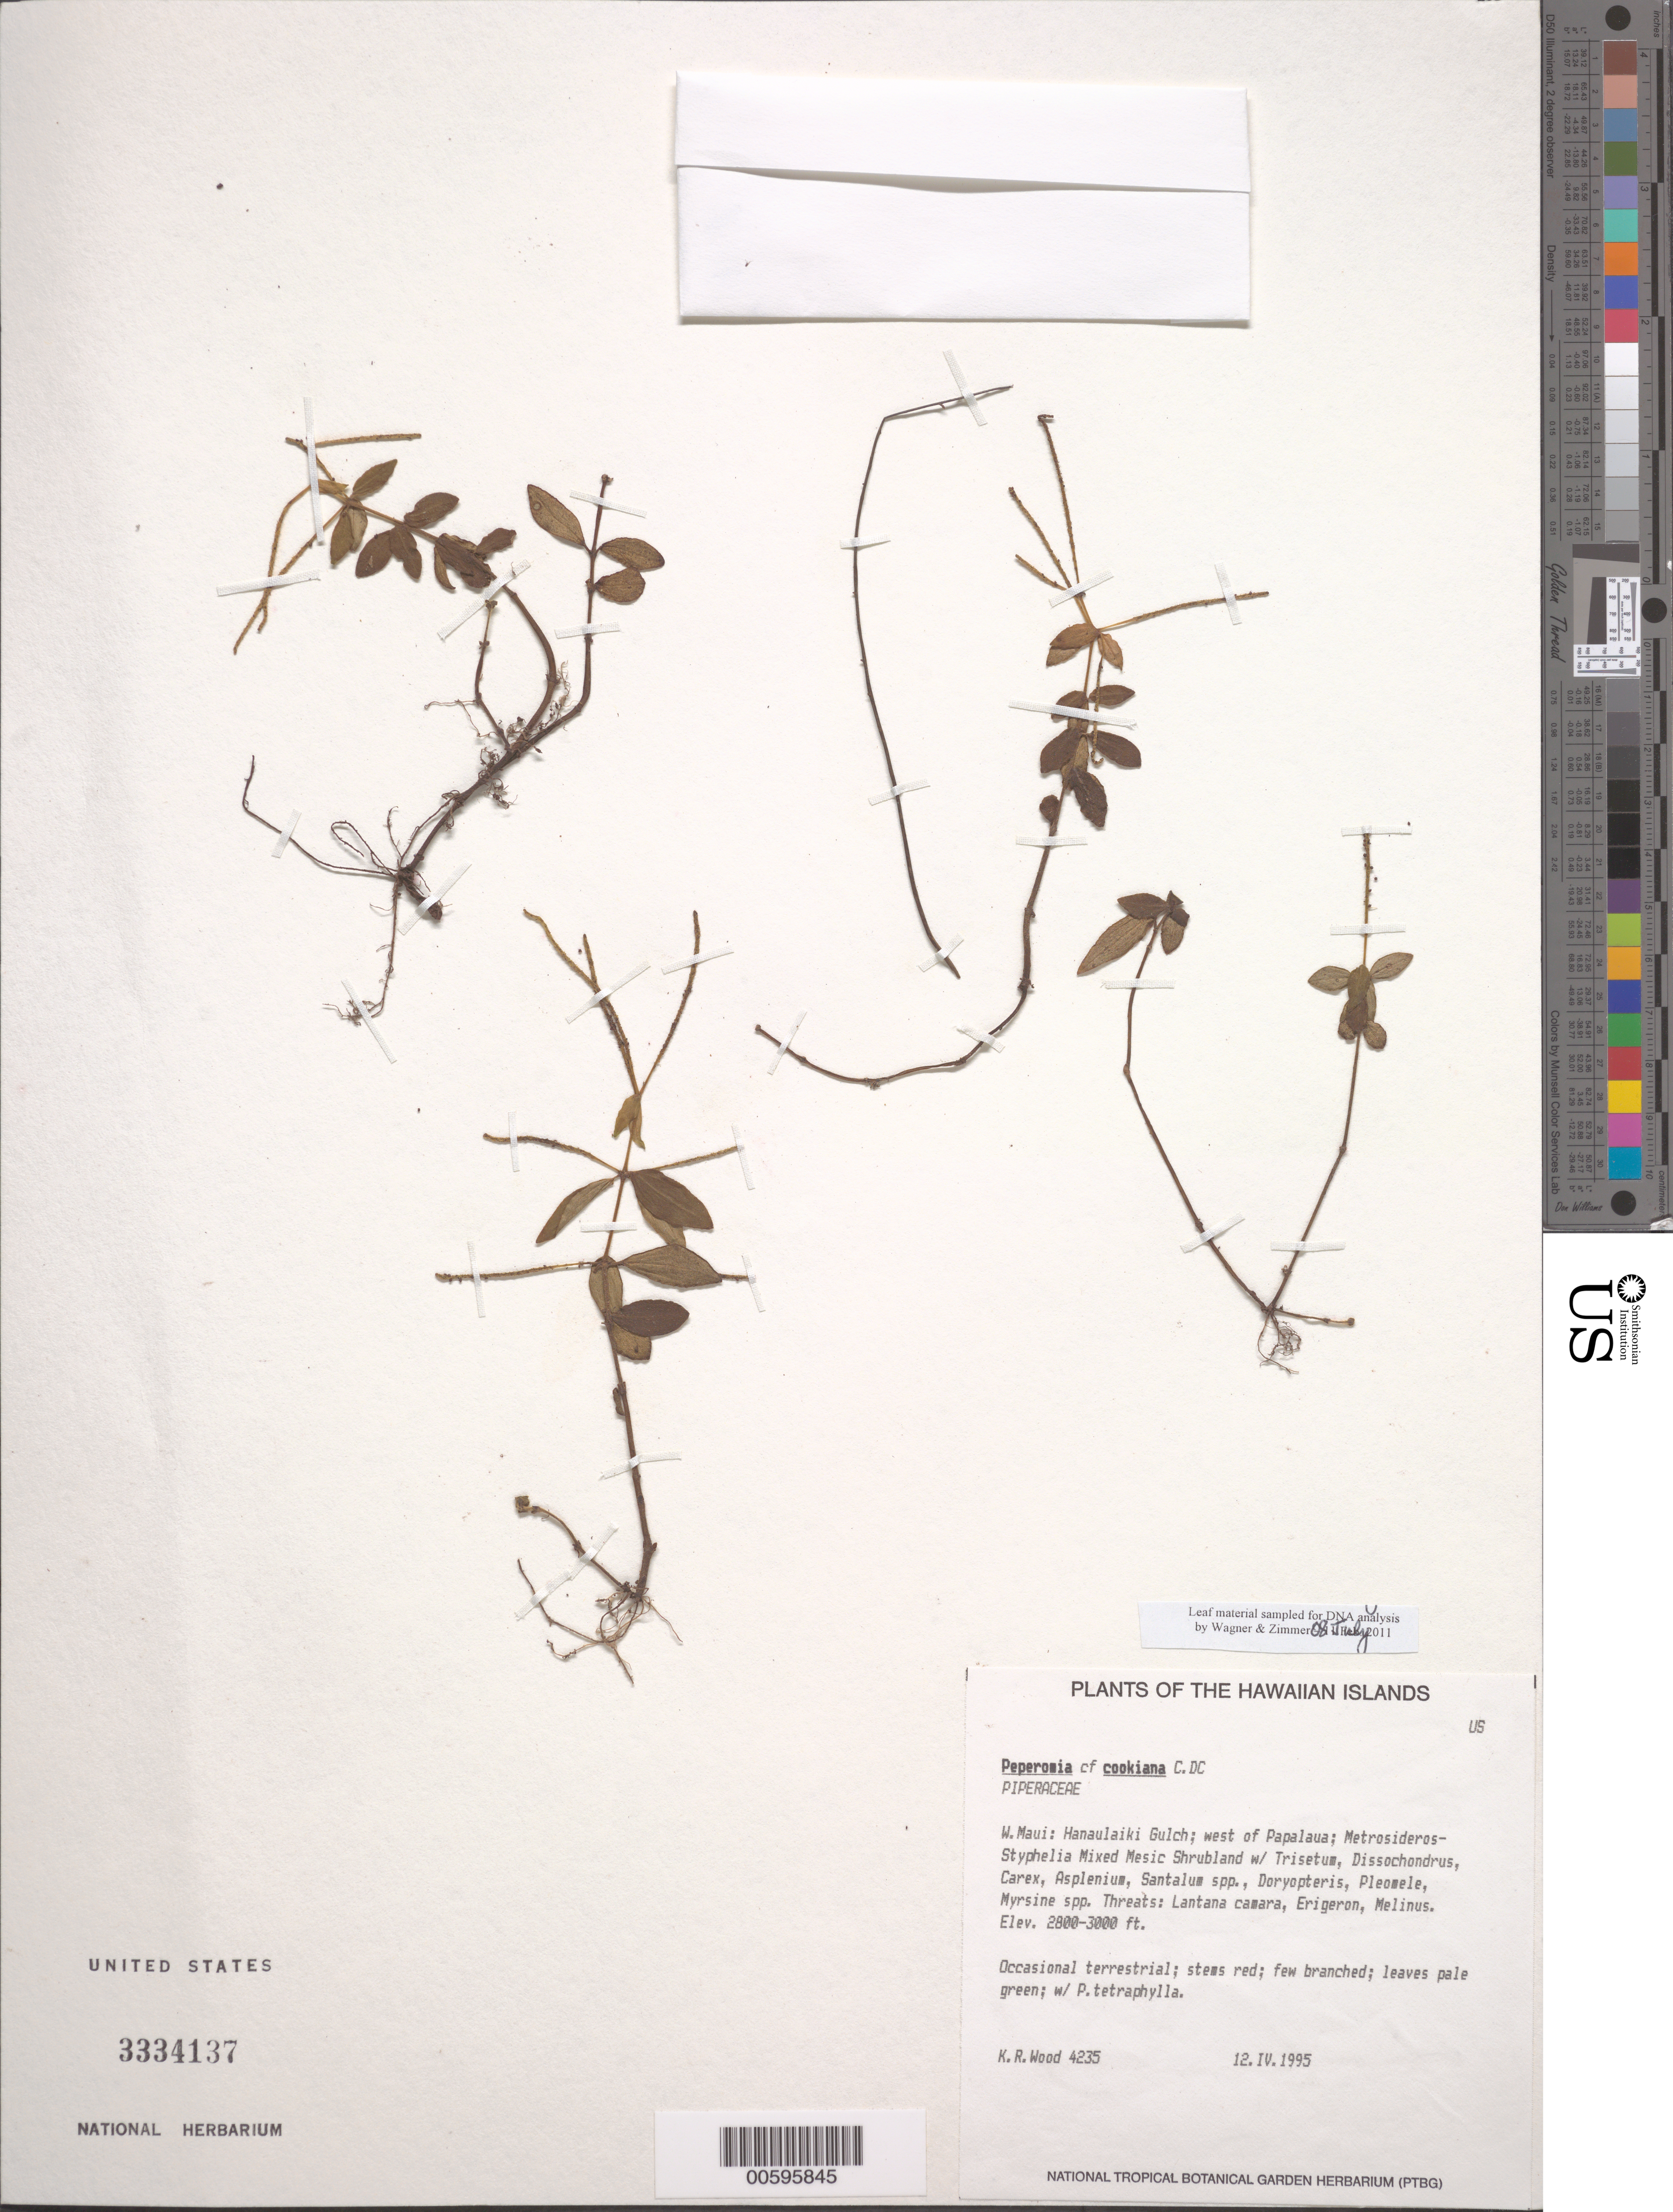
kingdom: Plantae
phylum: Tracheophyta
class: Magnoliopsida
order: Piperales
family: Piperaceae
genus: Peperomia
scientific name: Peperomia cookiana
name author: C. DC.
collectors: K. R. Wood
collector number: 4235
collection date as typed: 12 Apr 1995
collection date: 1995-04-12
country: United States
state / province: Hawaii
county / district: Maui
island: Maui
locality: W Maui: Hanaulaiki Gulch; W of Papalaua.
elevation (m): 853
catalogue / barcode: US 3334137